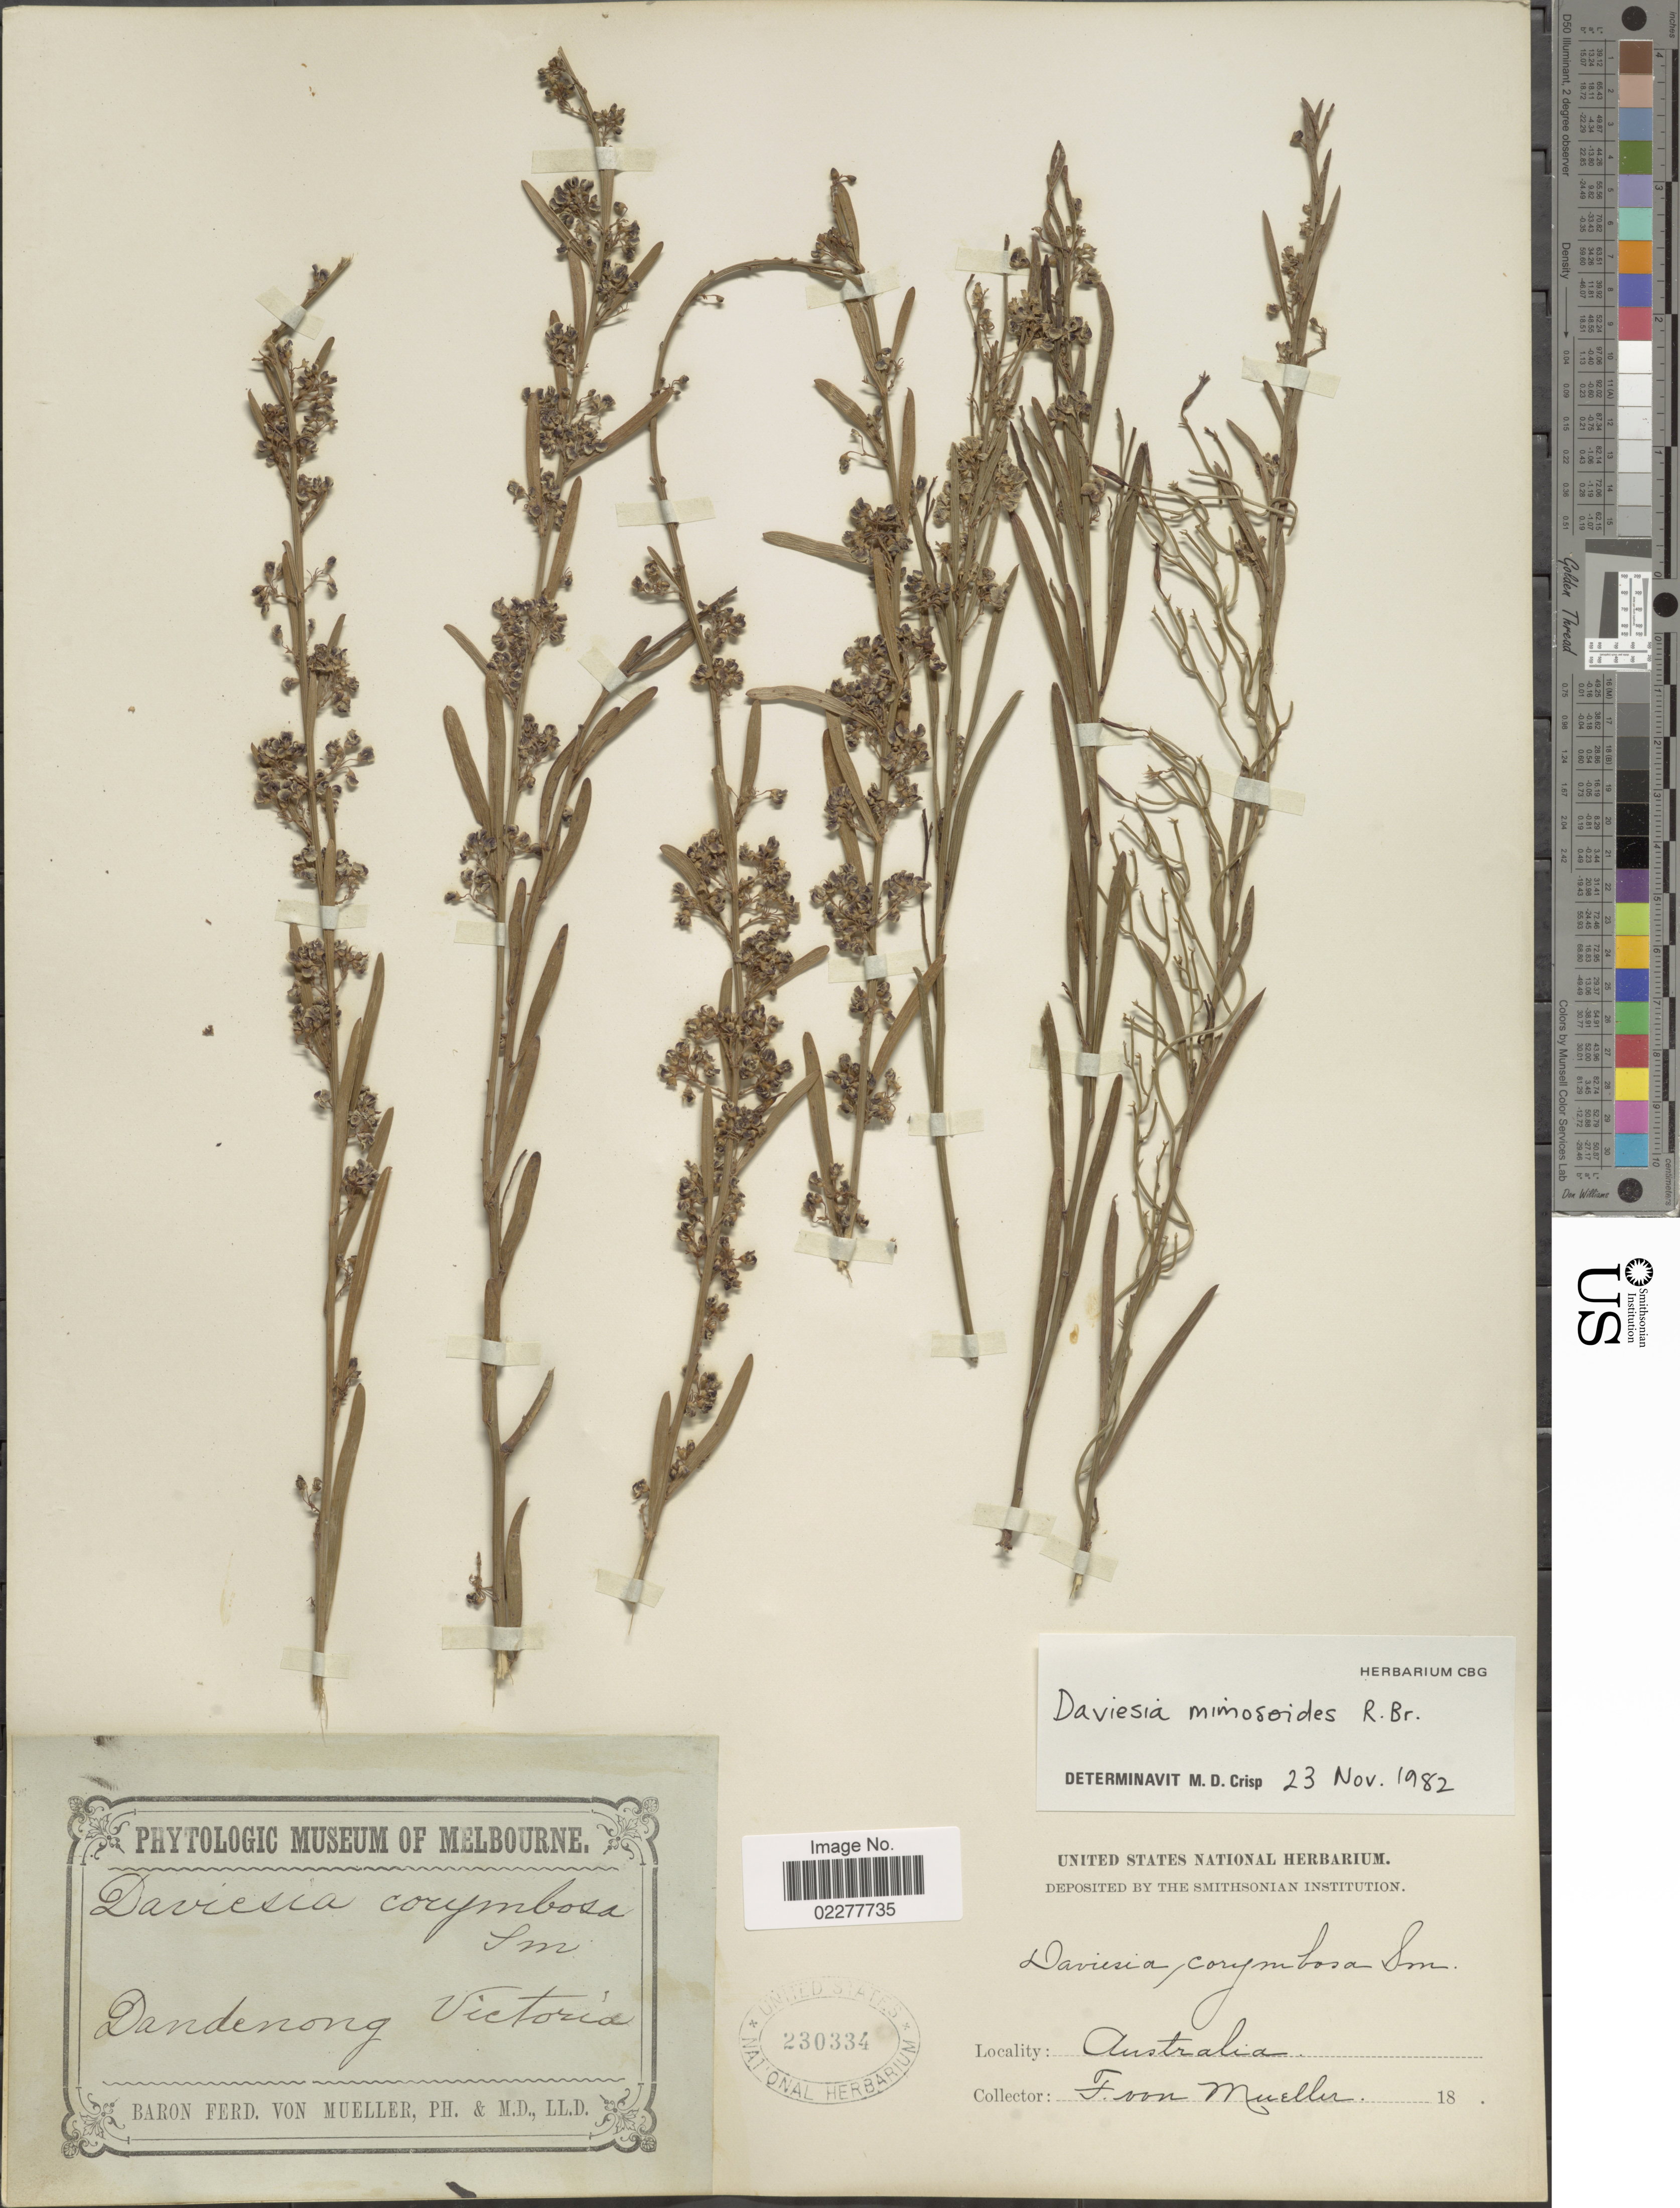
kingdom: Plantae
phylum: Tracheophyta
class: Magnoliopsida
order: Fabales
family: Fabaceae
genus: Daviesia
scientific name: Daviesia mimosoides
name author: R. Br.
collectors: F. von Mueller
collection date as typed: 18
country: Australia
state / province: Victoria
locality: Dandenong Victoria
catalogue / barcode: US 230334